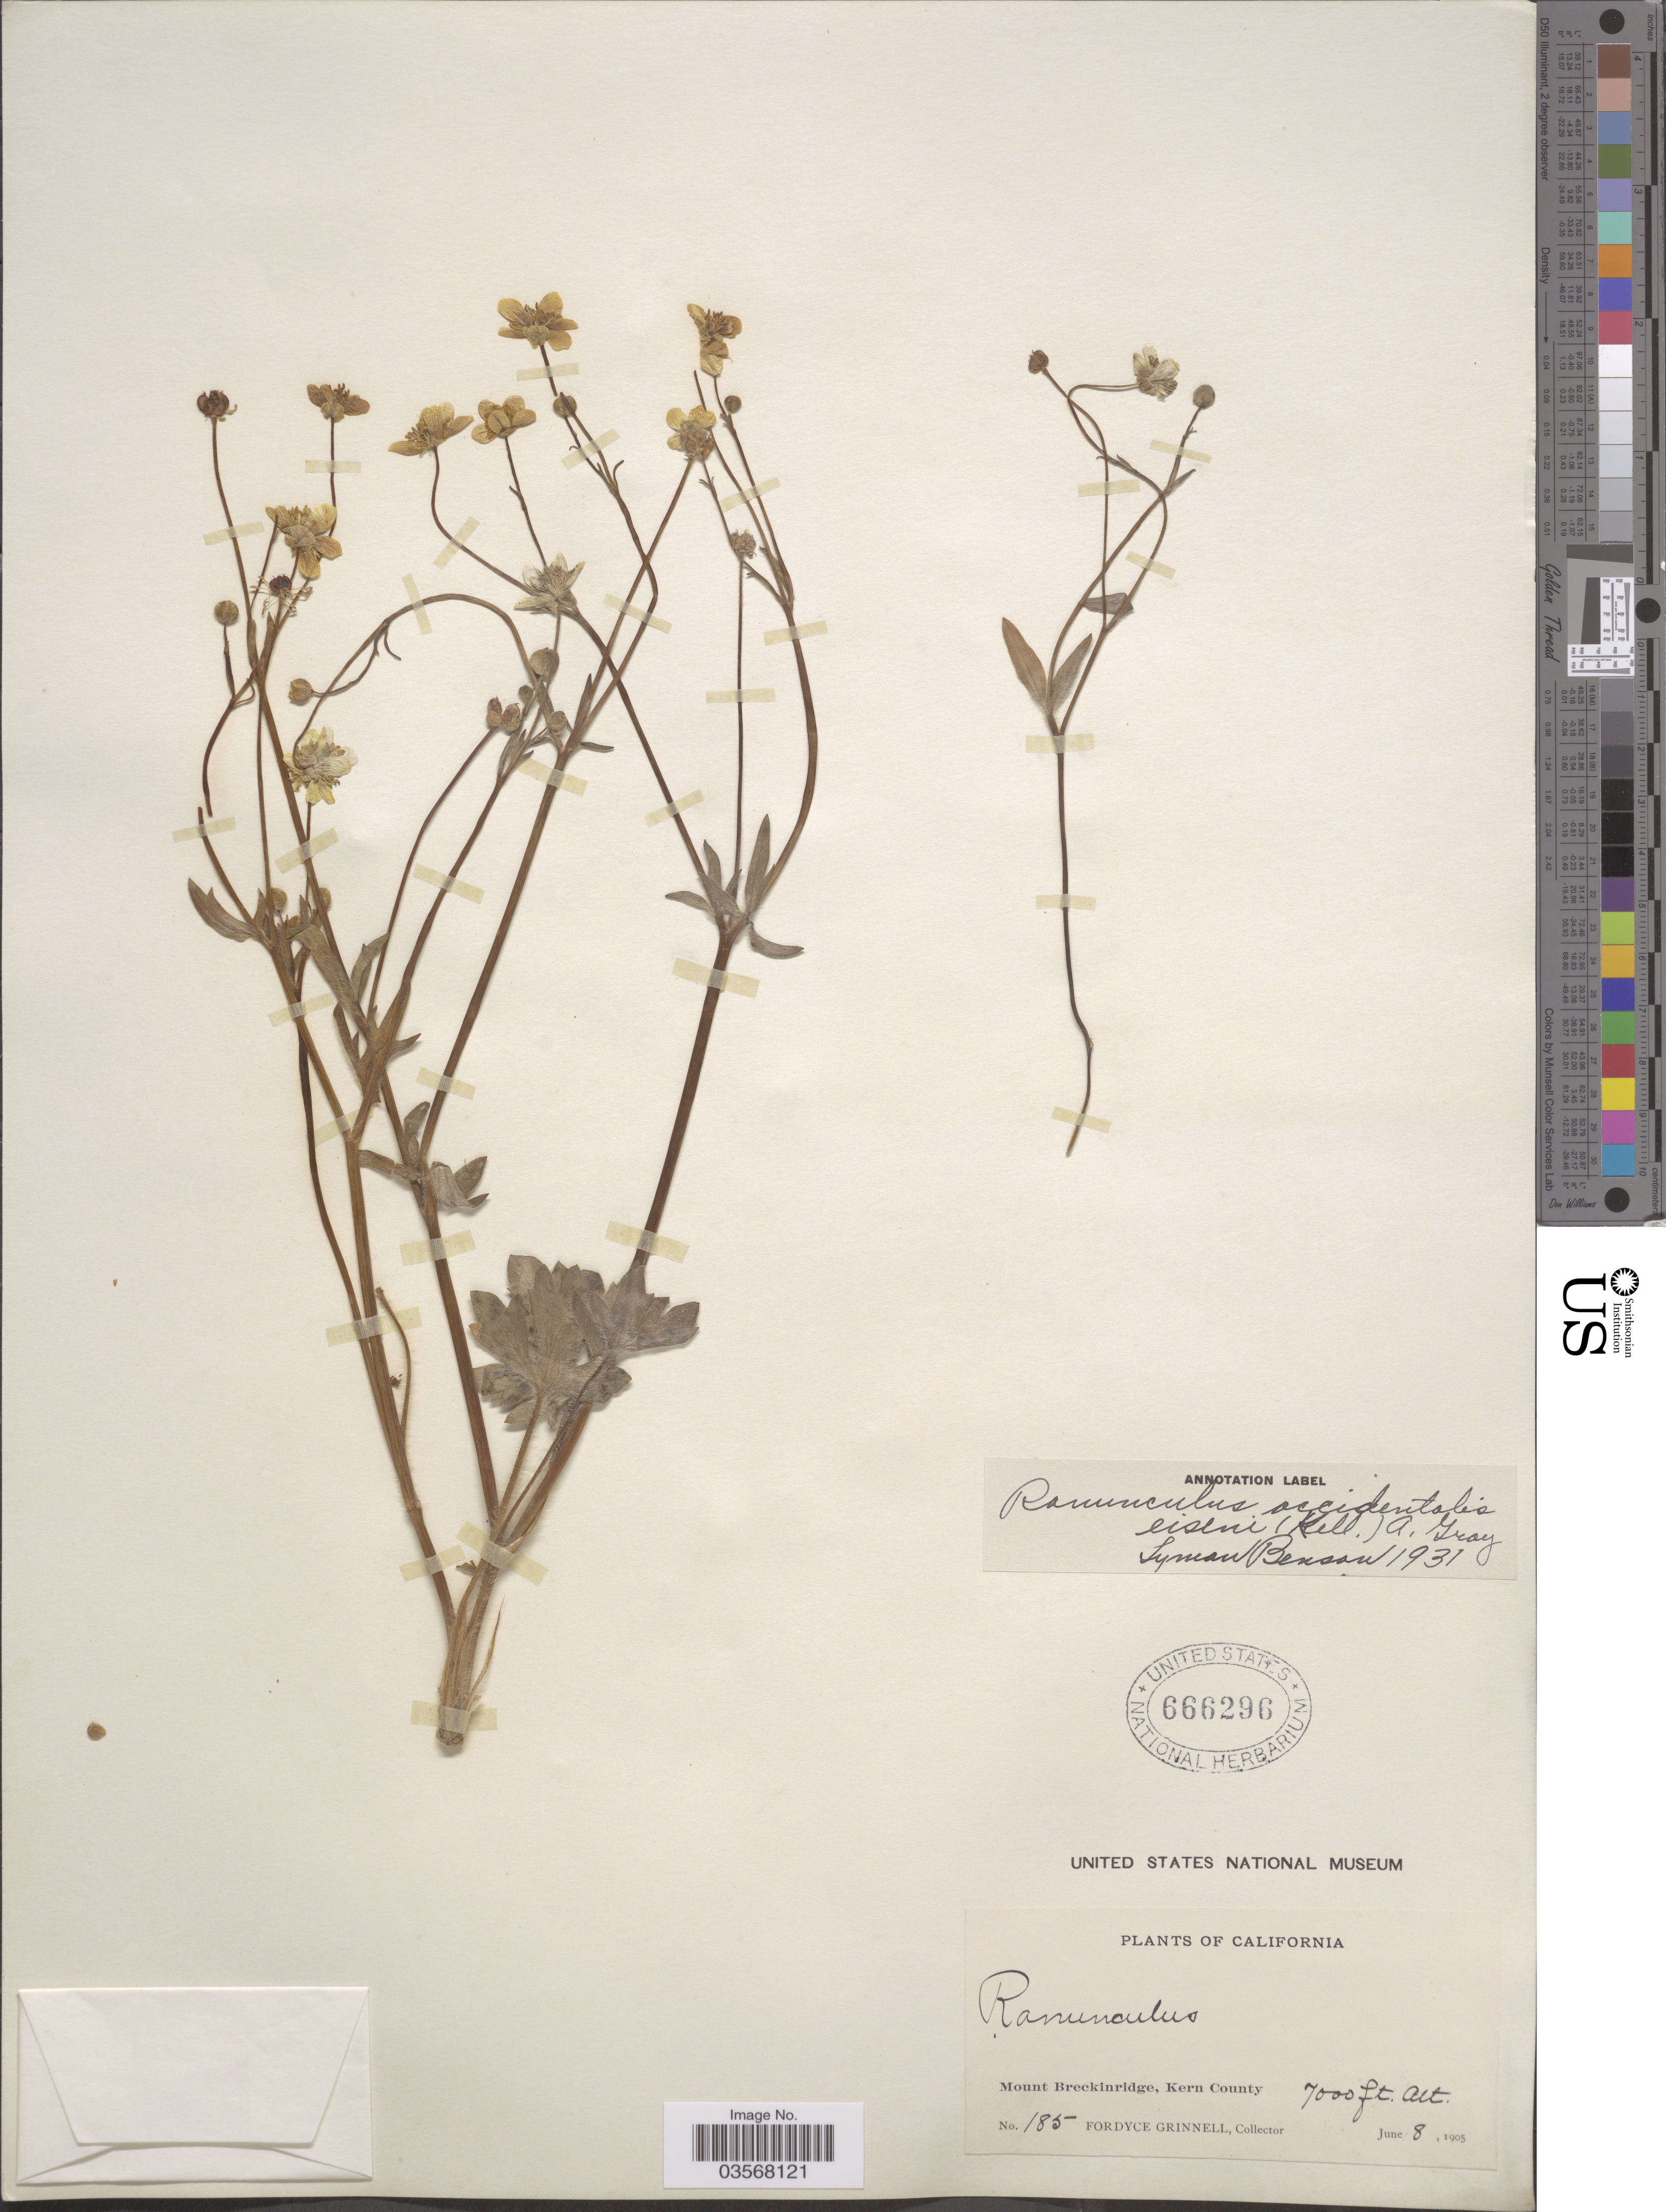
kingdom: Plantae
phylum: Tracheophyta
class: Magnoliopsida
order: Ranunculales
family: Ranunculaceae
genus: Ranunculus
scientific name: Ranunculus occidentalis var. eisenii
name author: Nutt.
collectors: F. Grinnell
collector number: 185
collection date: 1905-06-08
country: United States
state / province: California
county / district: Kern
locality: Mount Breckinridge, Kern County.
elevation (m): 2134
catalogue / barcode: US 666296